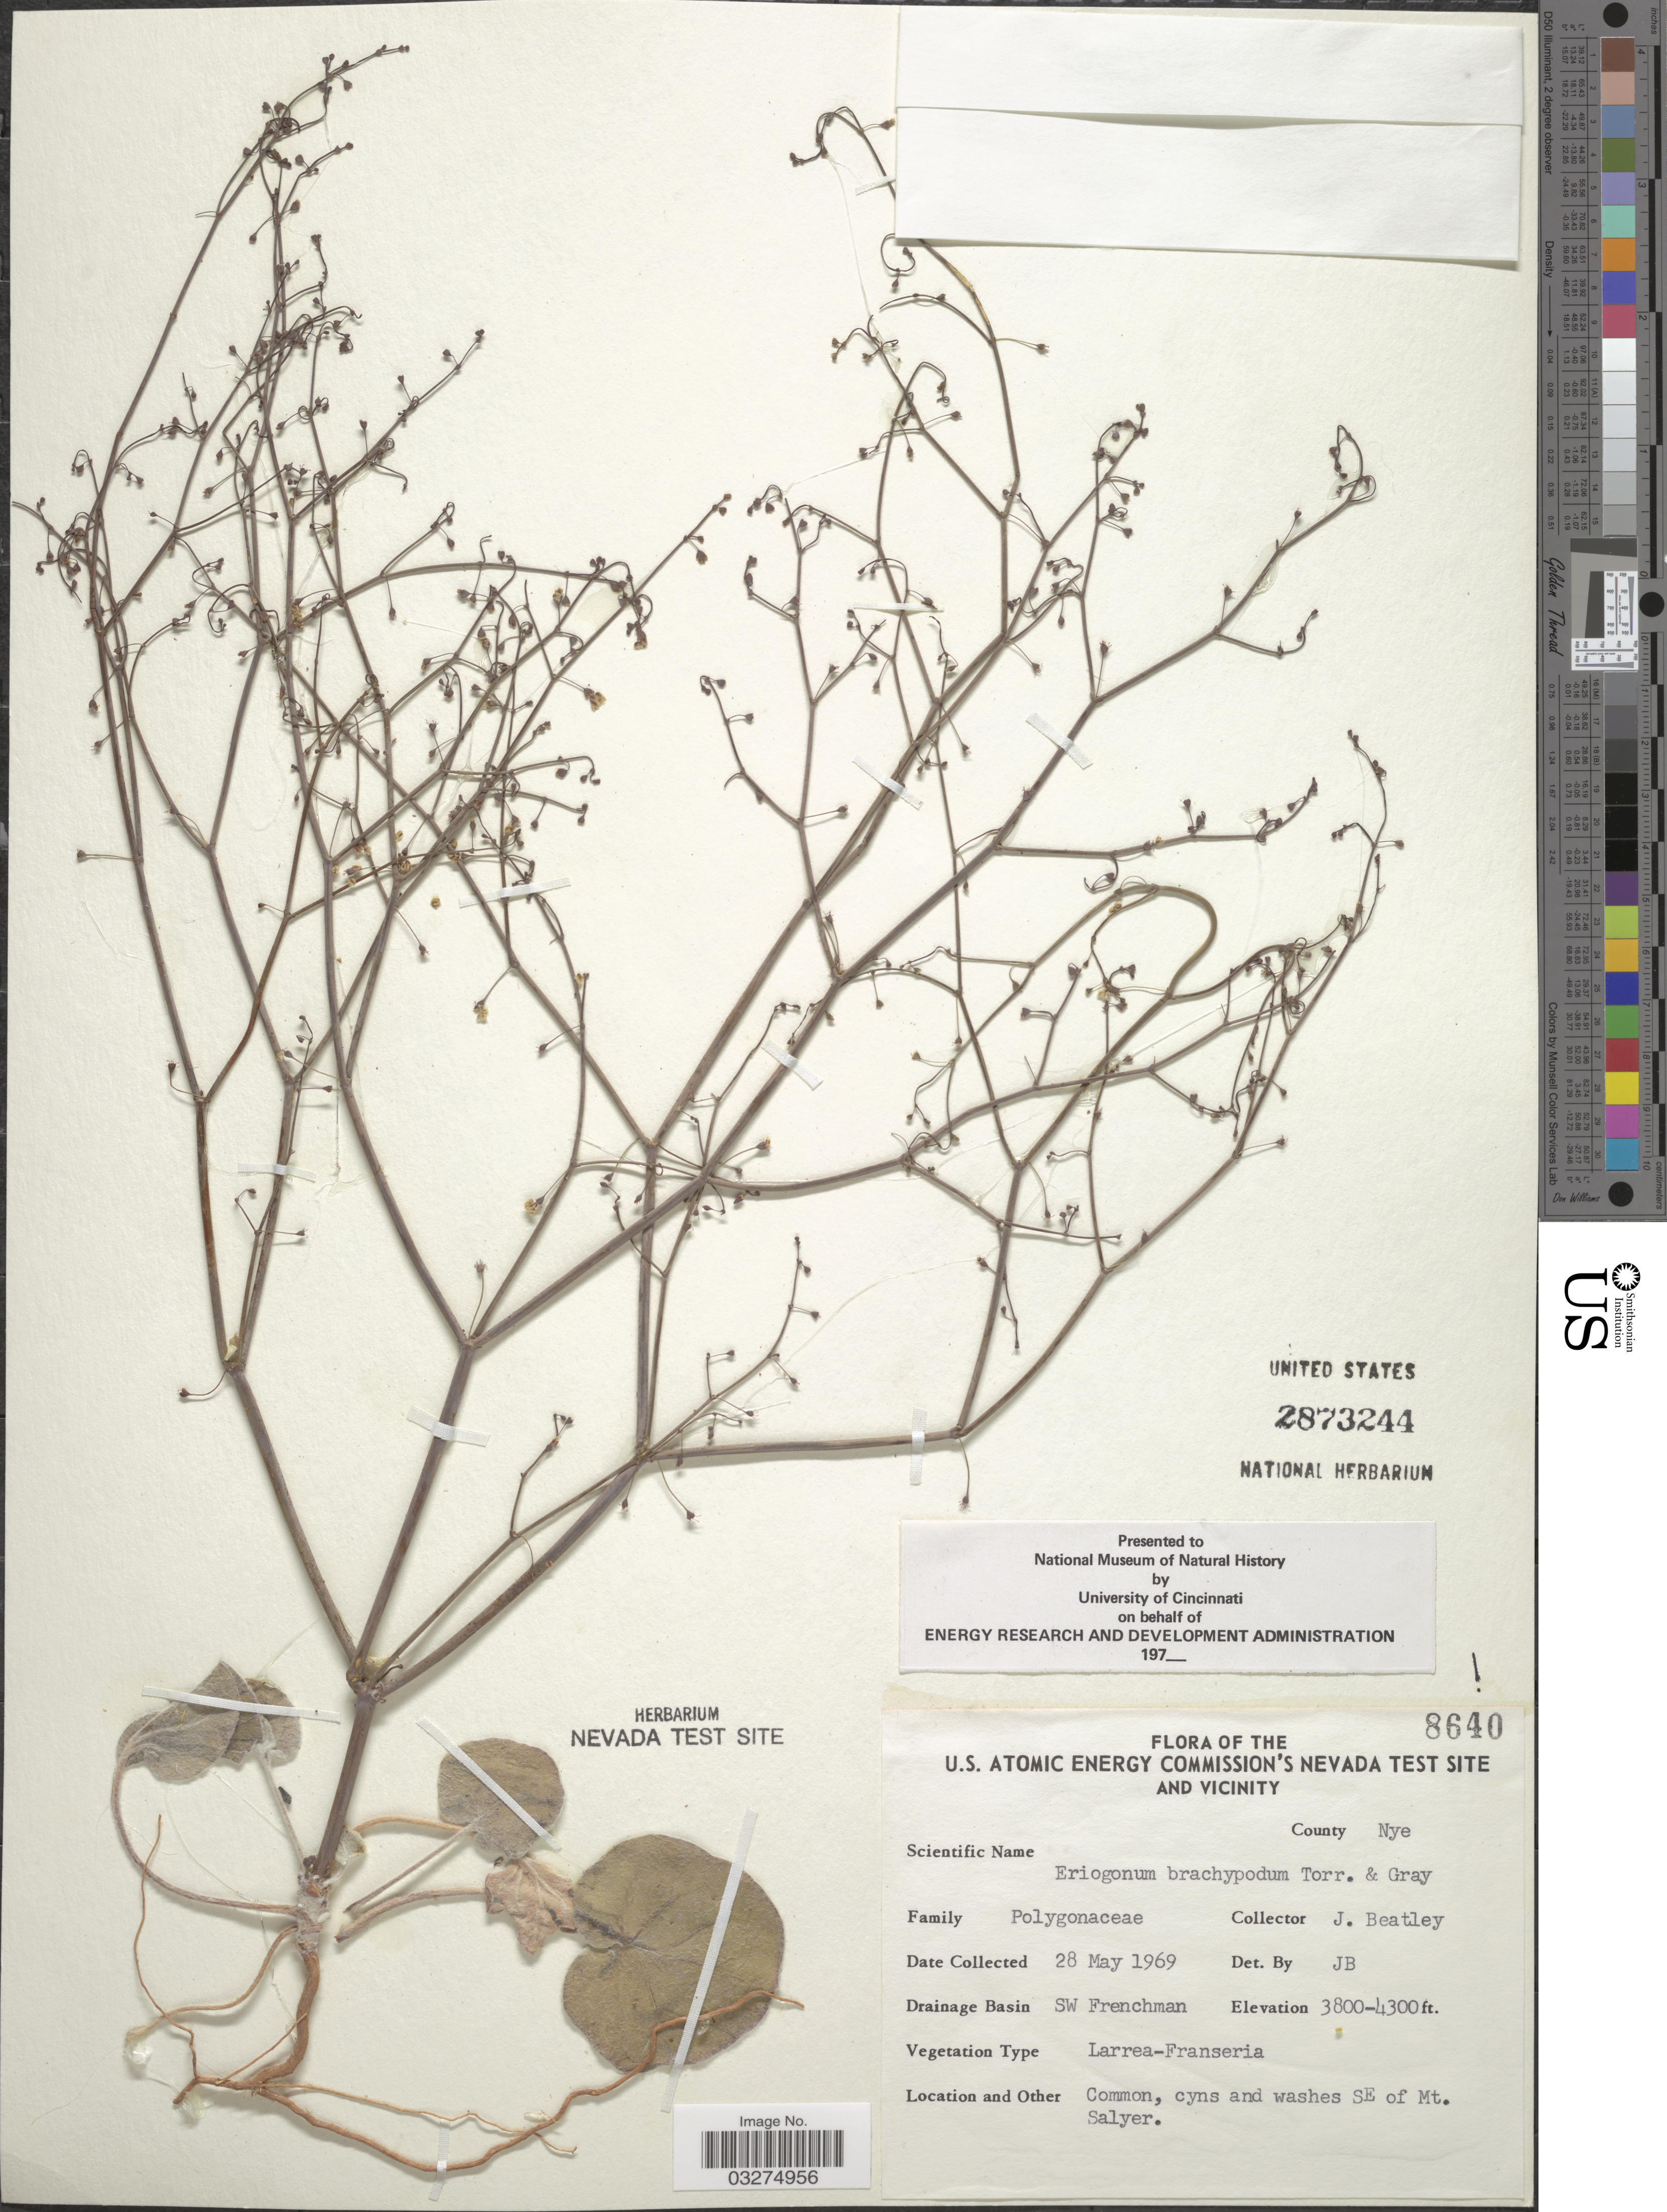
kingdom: Plantae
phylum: Tracheophyta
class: Magnoliopsida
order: Caryophyllales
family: Polygonaceae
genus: Eriogonum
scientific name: Eriogonum brachypodum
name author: Torr. & A. Gray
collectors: J. C. Beatley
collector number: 8640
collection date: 1969-05-28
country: United States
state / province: Nevada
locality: U. S. Atomic Energy Commission's Nevada Test Site and Vicinity. County Nye. Drainage Basin SW Frenchman. Cyns and washes SE of Mt. Salyer.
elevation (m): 1158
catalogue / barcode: US 2873244